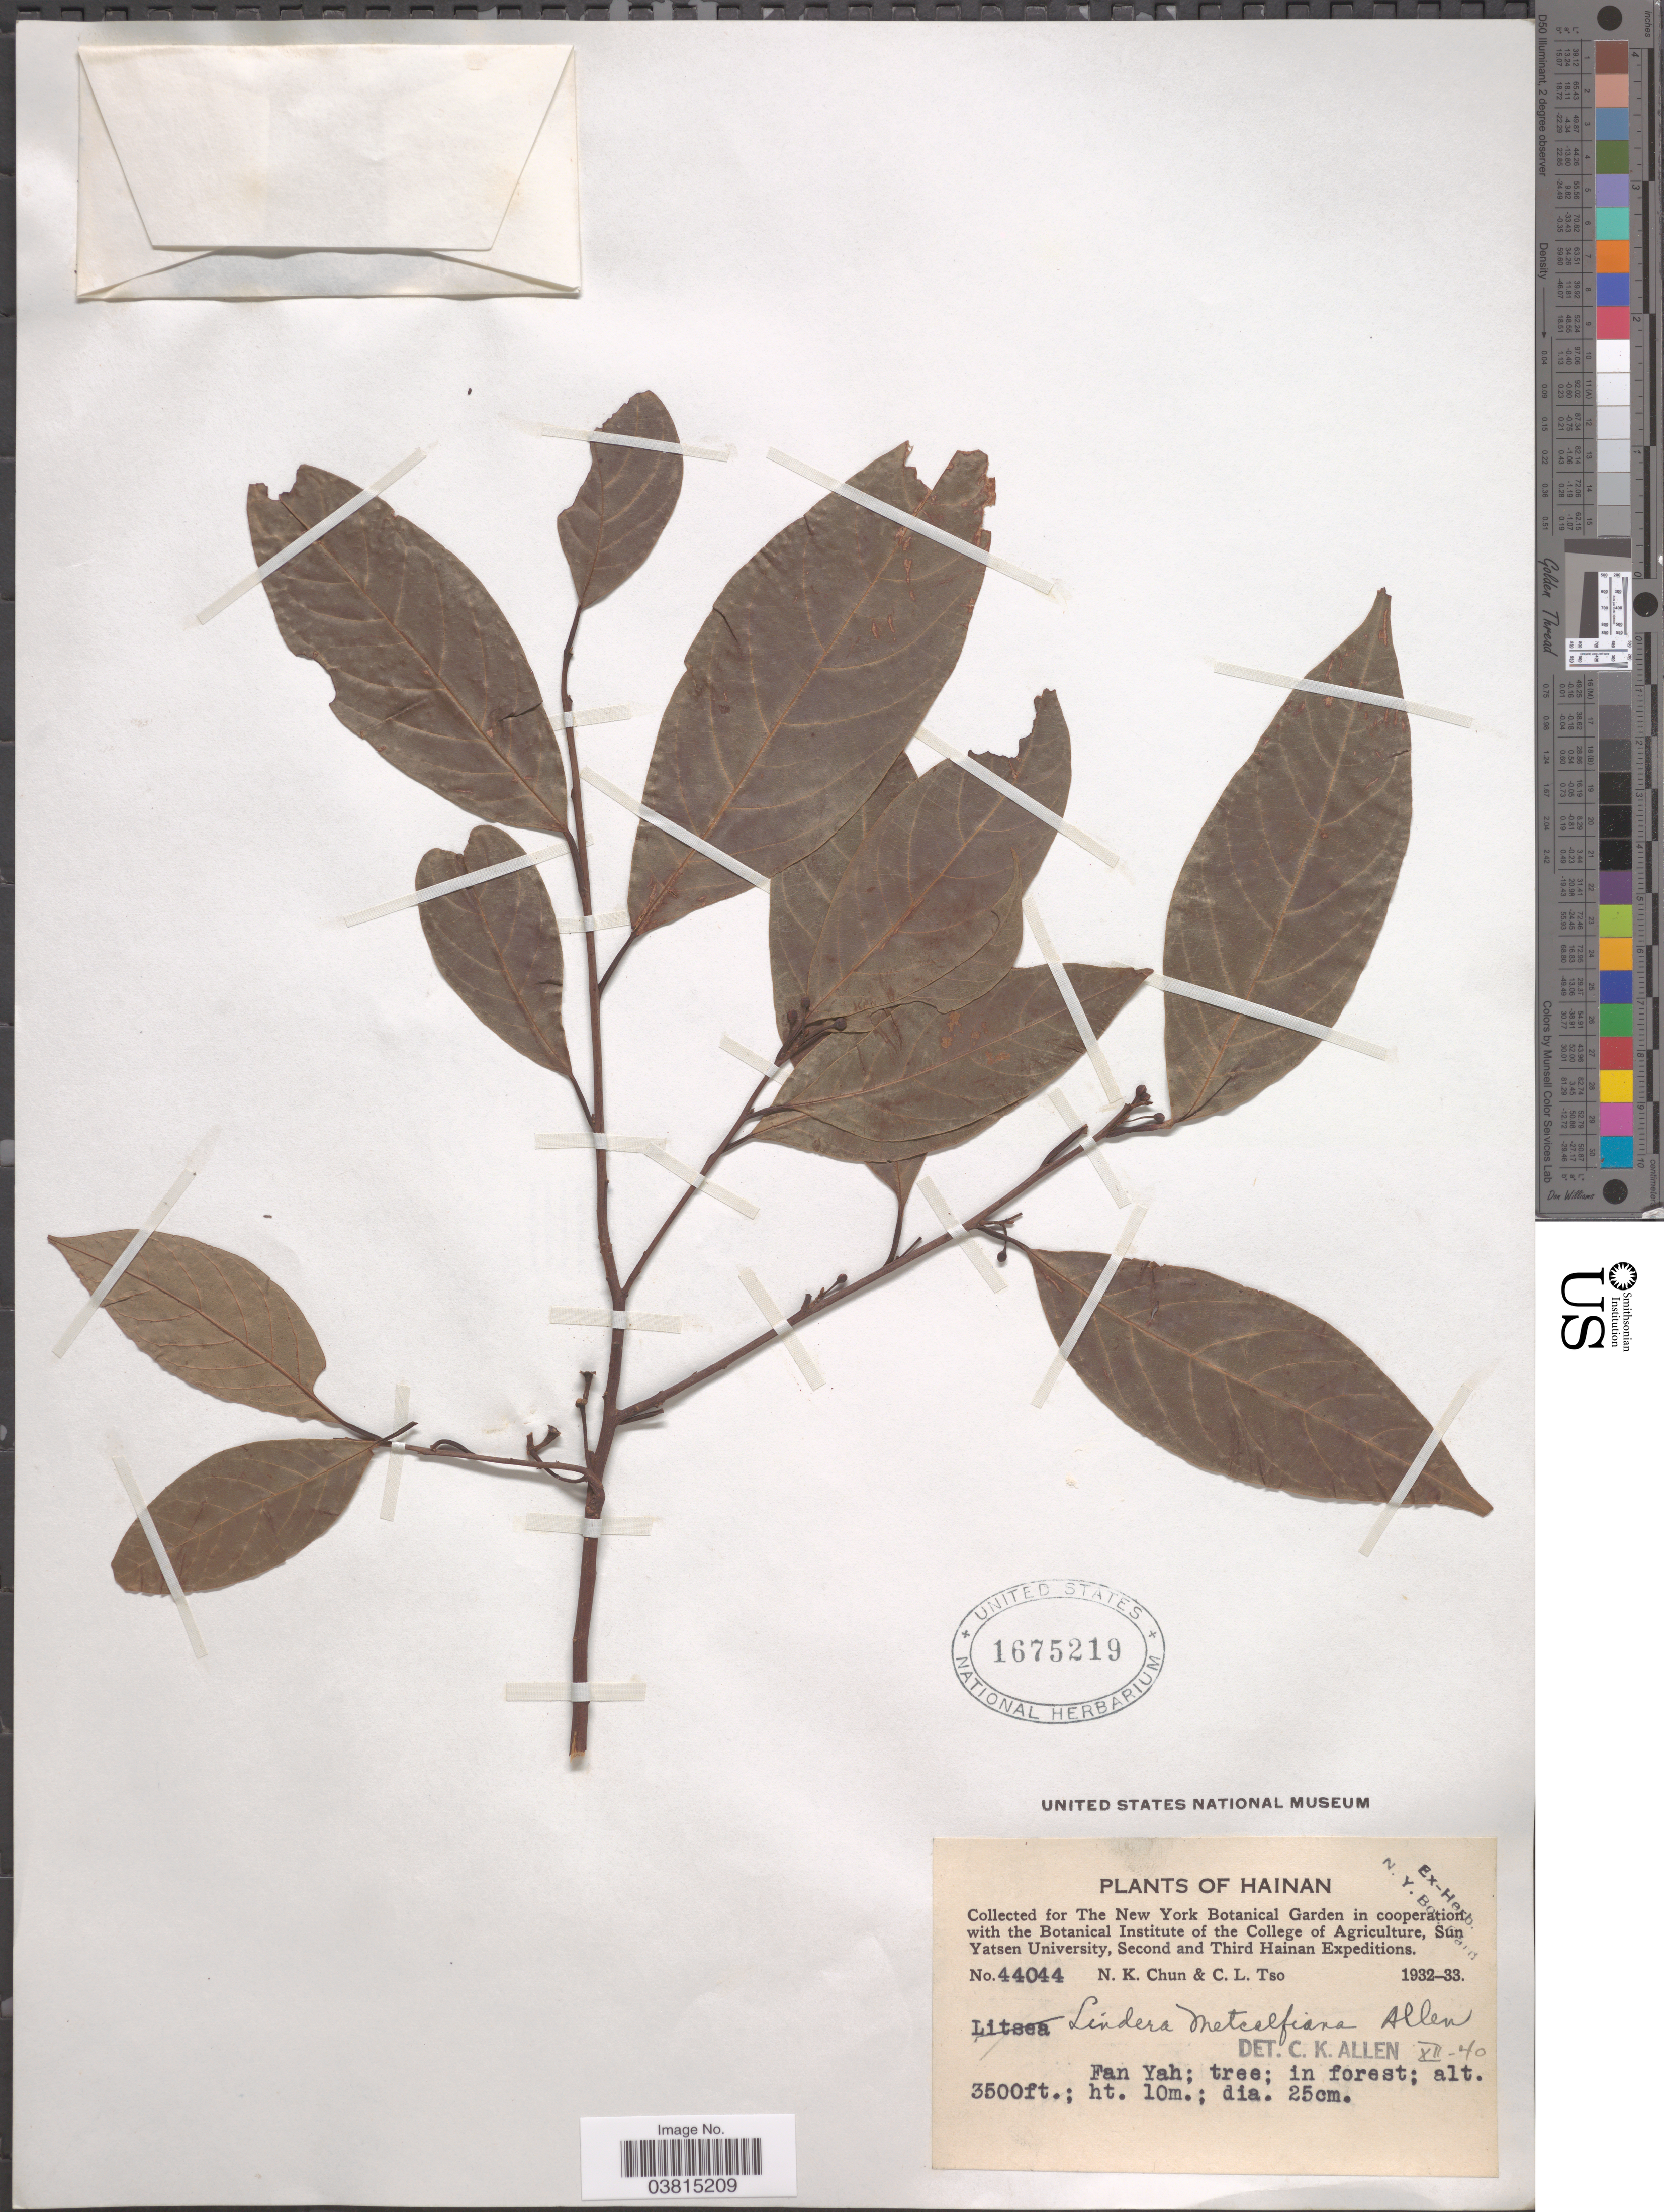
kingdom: Plantae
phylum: Tracheophyta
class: Magnoliopsida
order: Laurales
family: Lauraceae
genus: Lindera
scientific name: Lindera metcalfiana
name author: C.K. Allen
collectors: N. K. Chun & C. Tso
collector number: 44044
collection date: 1932/1933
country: China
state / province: Hainan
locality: Fan Yah.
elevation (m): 1067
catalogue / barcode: US 1675219